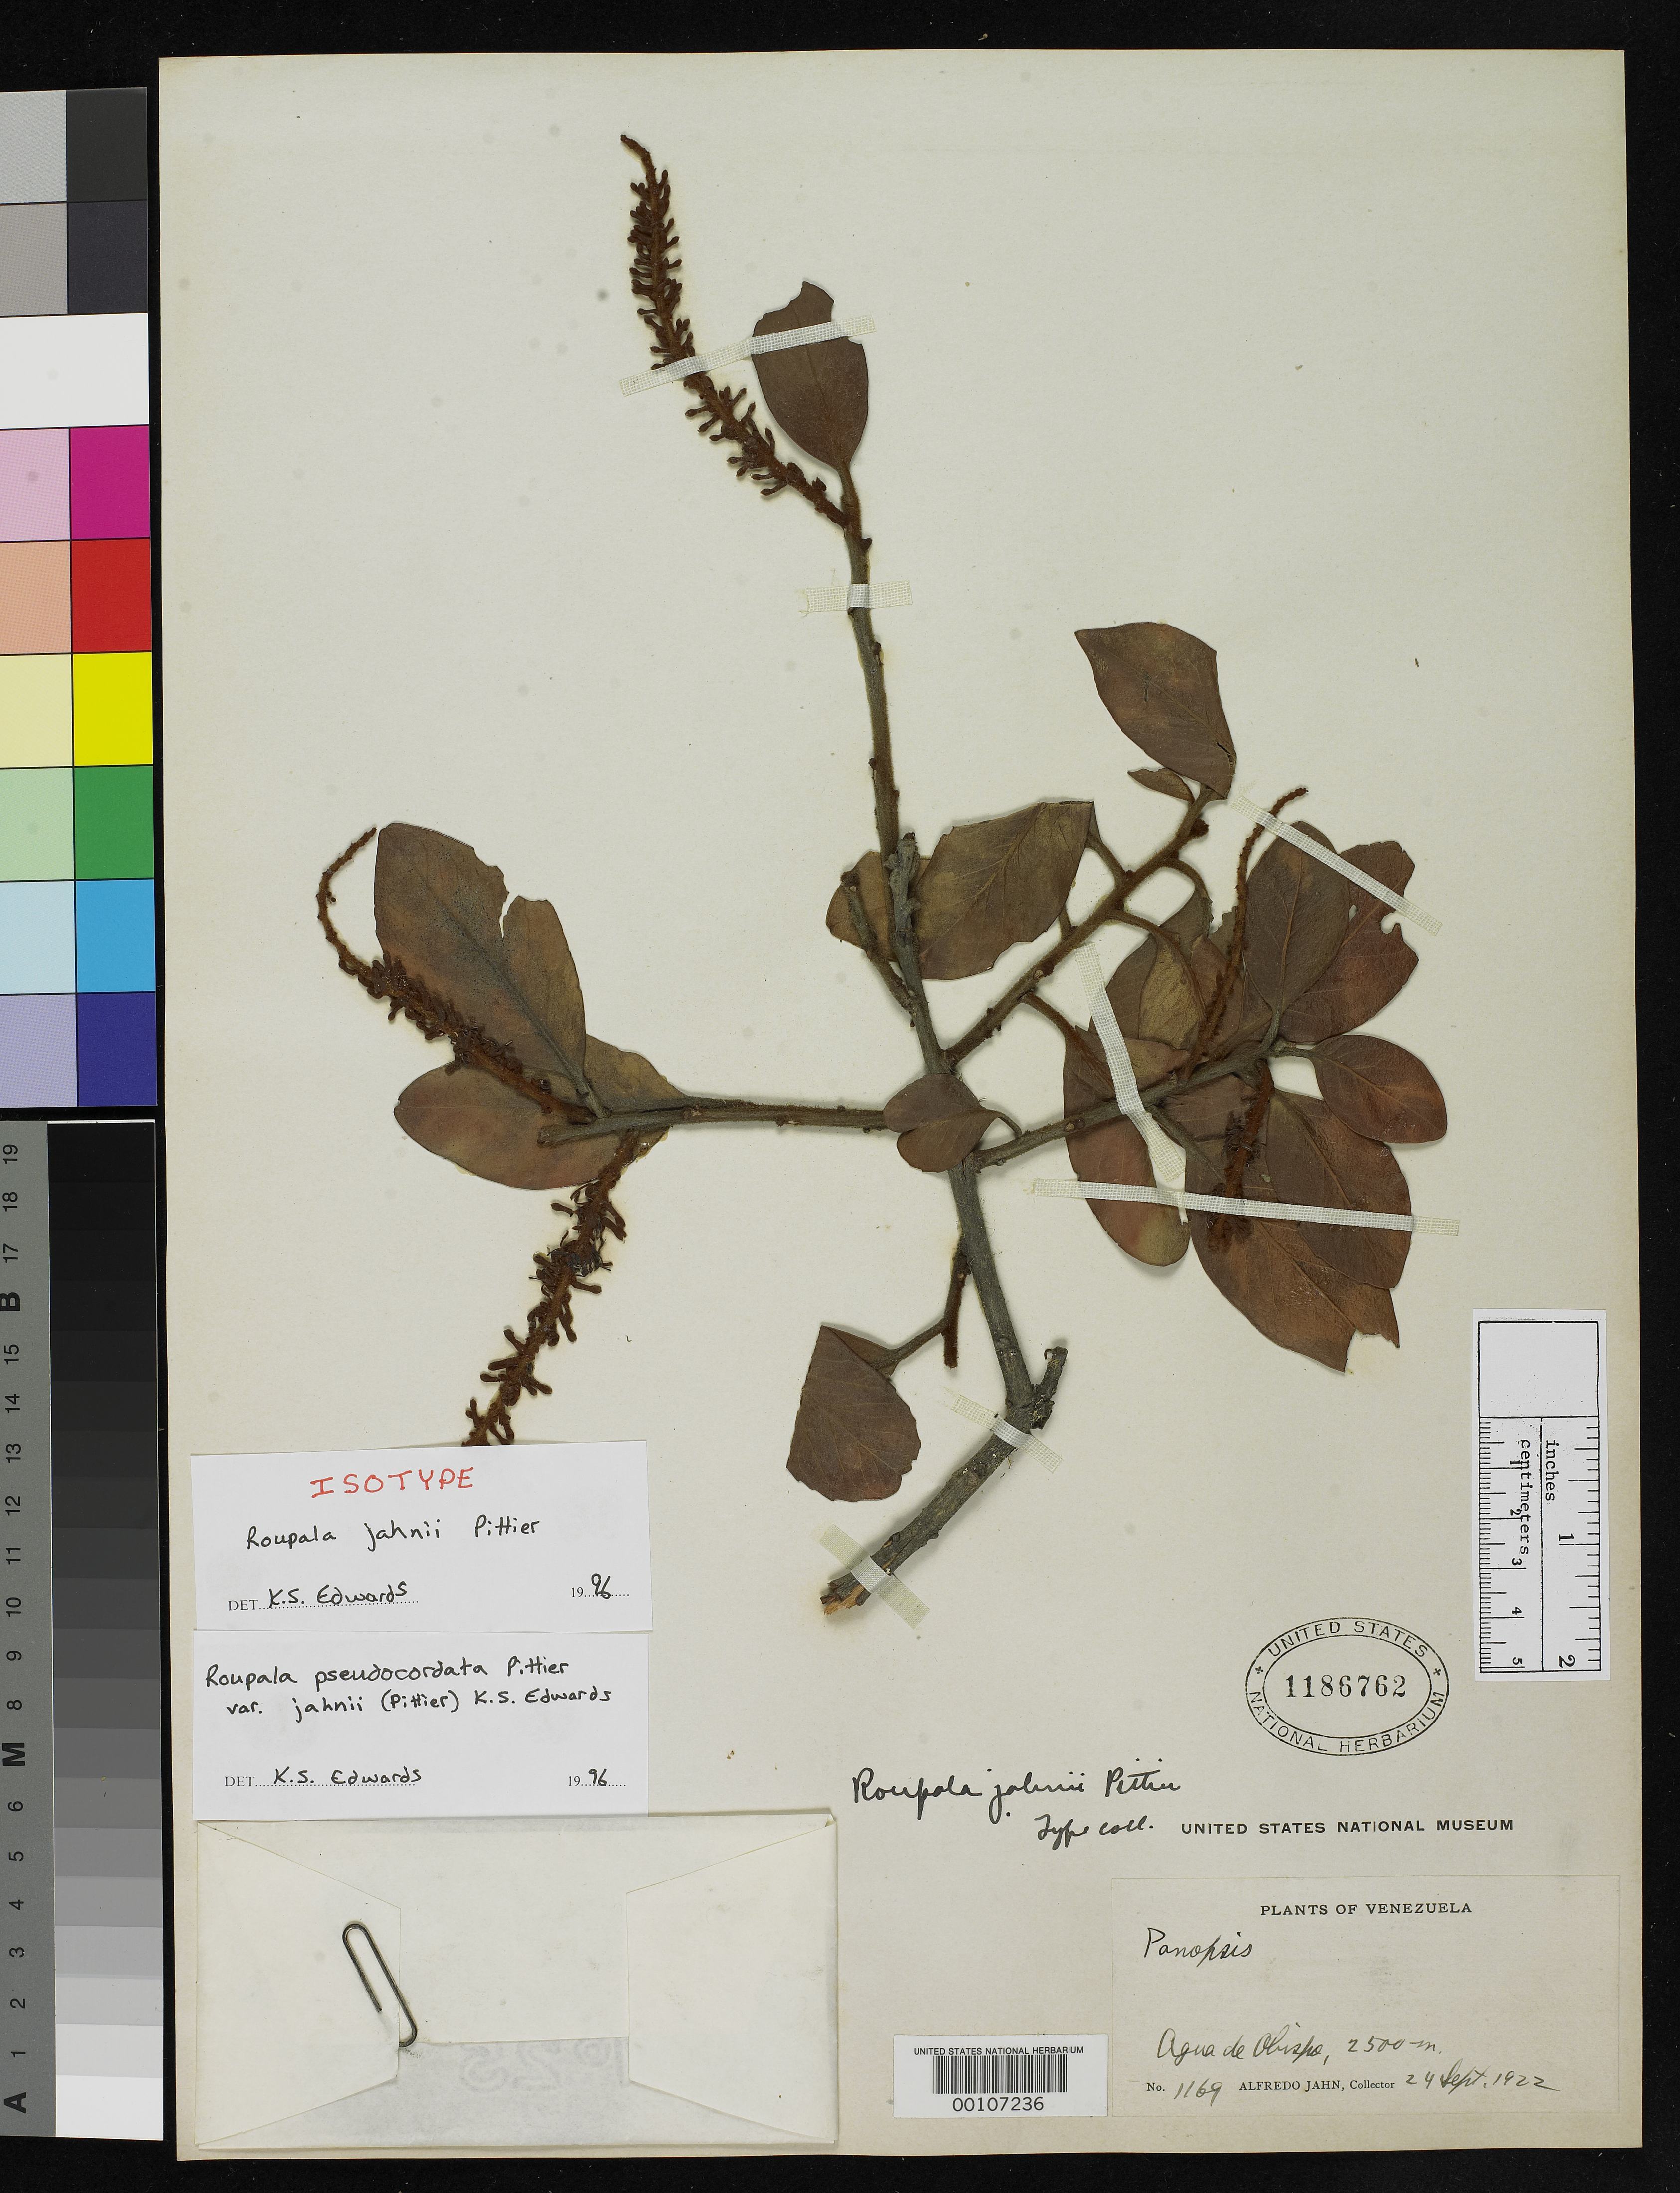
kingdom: Plantae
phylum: Tracheophyta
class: Magnoliopsida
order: Proteales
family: Proteaceae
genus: Roupala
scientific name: Roupala jahnii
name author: Pittier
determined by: Edwards, K. S.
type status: Isotype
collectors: A. Jahn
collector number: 1169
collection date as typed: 24 Sep 1922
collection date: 1922-09-24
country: Venezuela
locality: Agua de Obispo.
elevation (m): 2500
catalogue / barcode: US 1186762